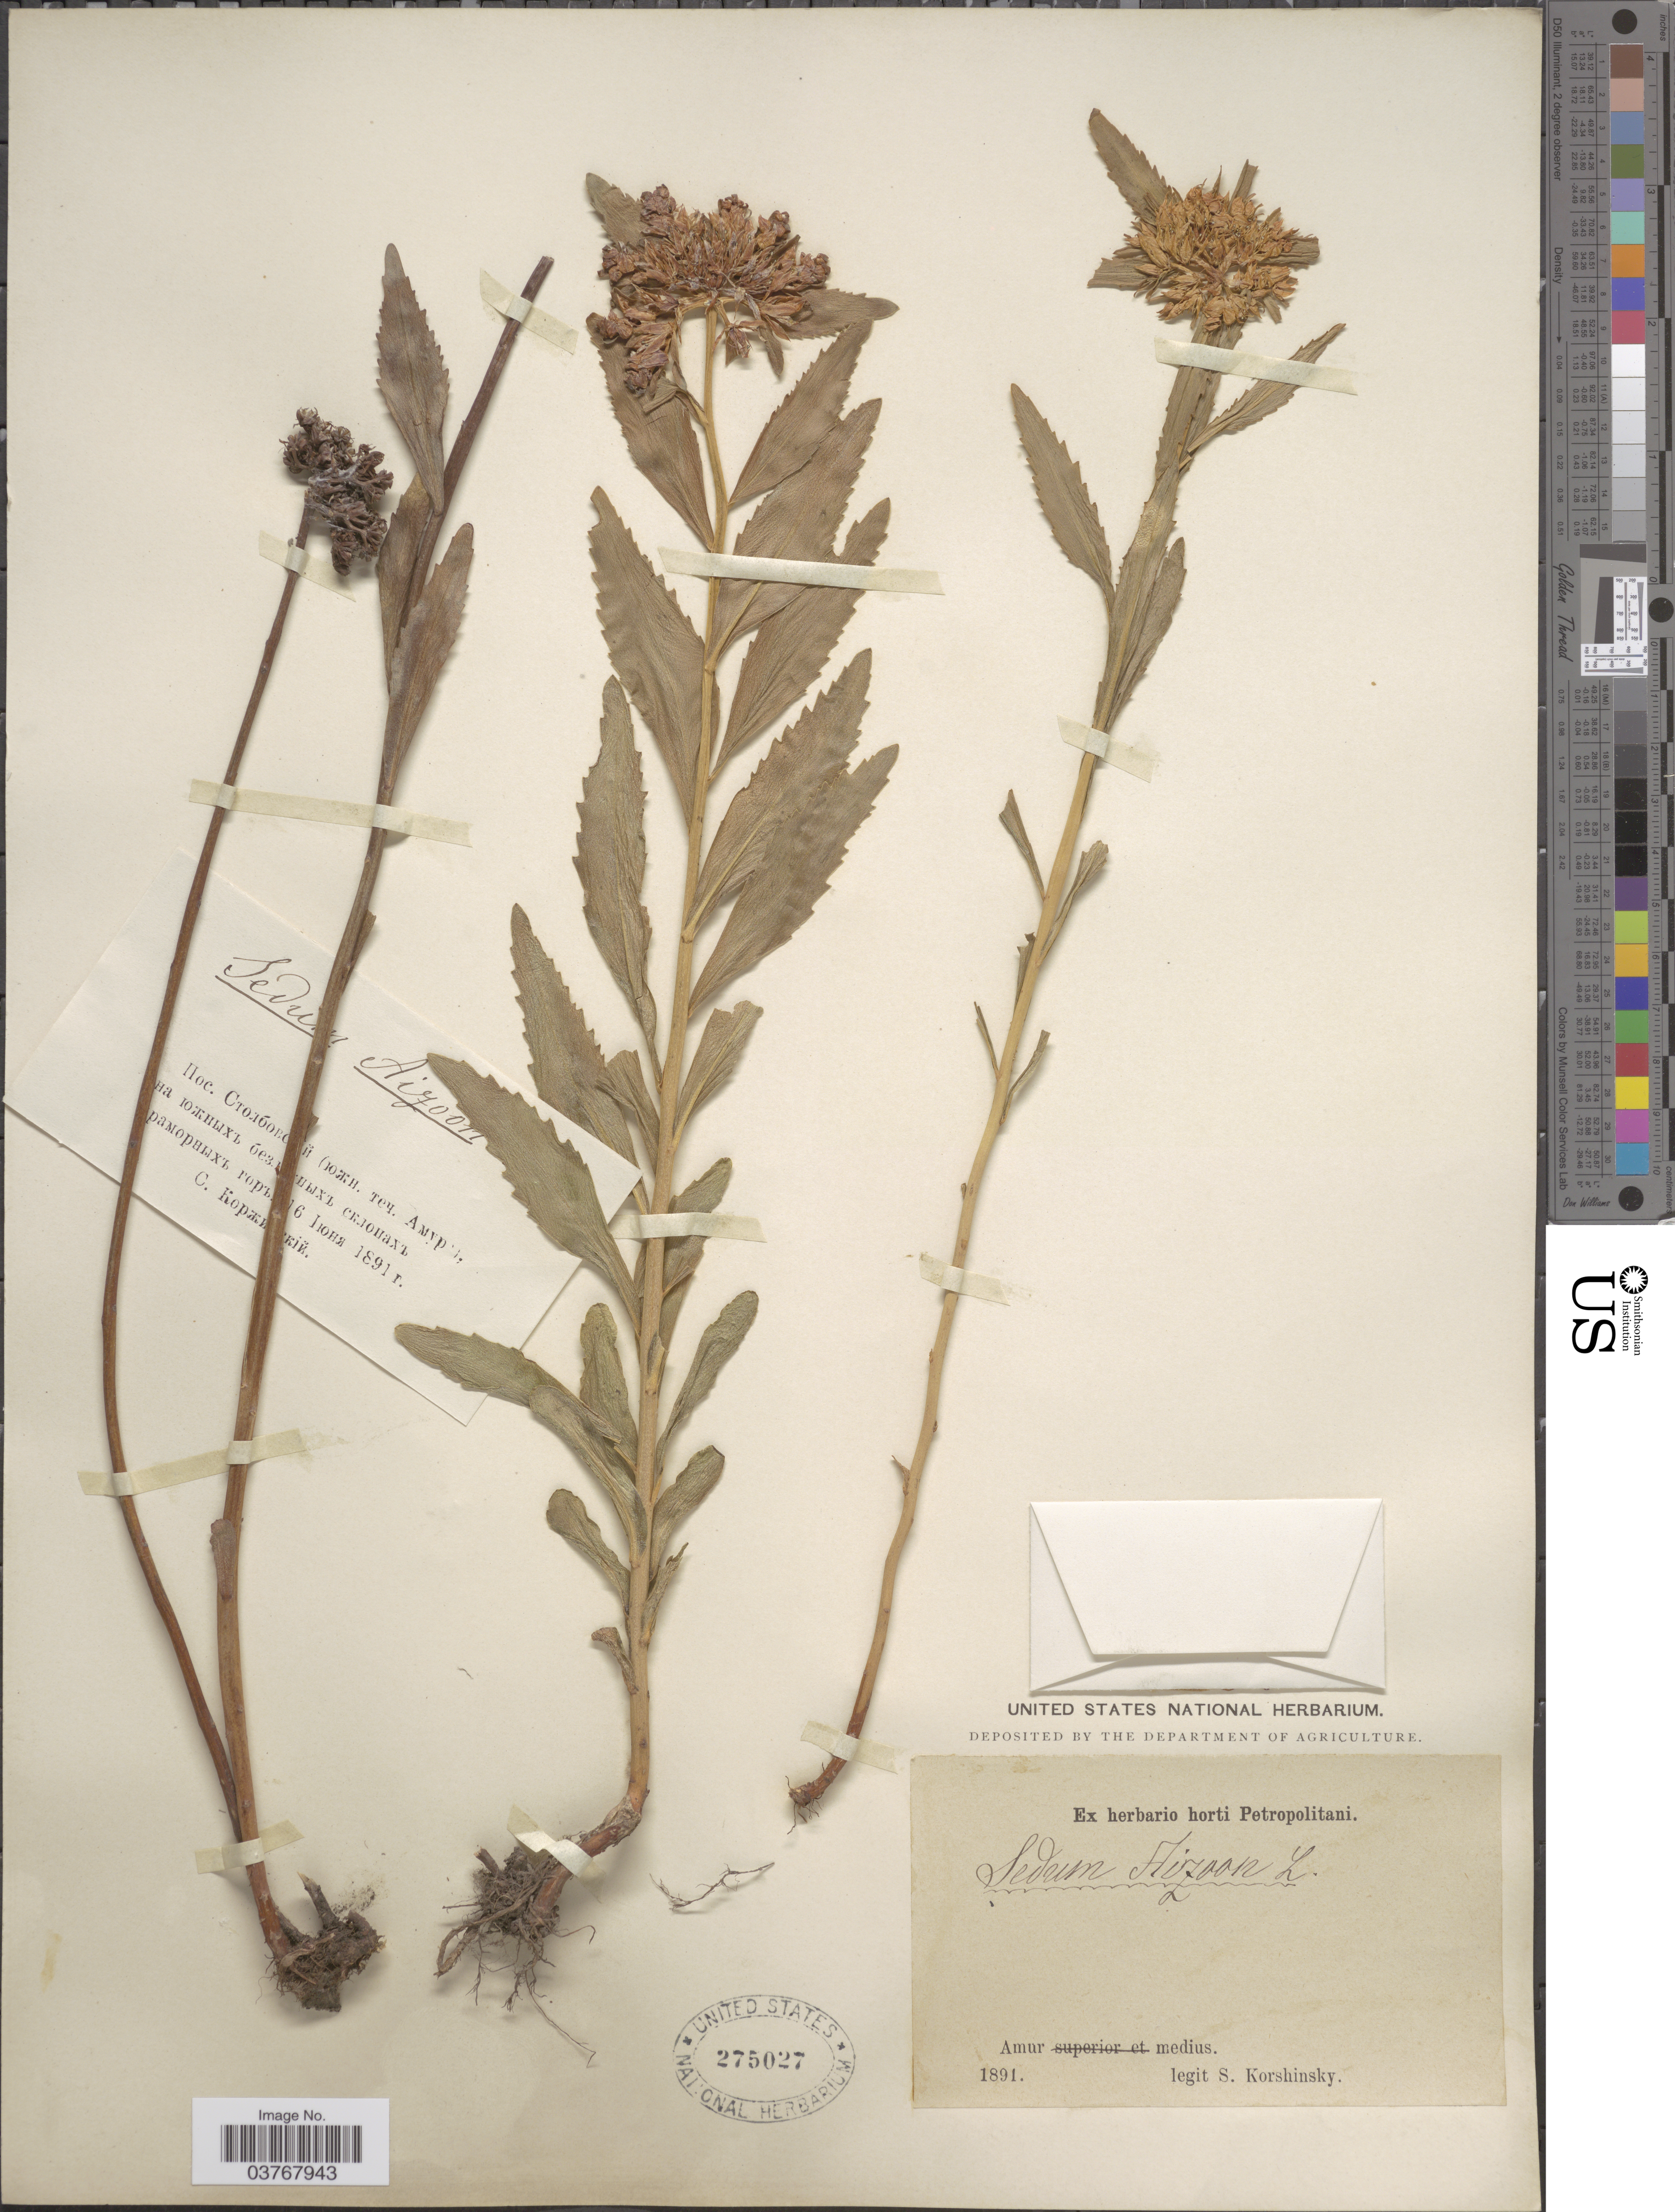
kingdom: Plantae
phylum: Tracheophyta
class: Magnoliopsida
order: Saxifragales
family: Crassulaceae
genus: Phedimus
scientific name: Phedimus aizoon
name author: (L.) 't Hart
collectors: S. I. Korshinsky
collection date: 1891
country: Russian Federation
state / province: Amur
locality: Amur medius.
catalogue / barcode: US 275027